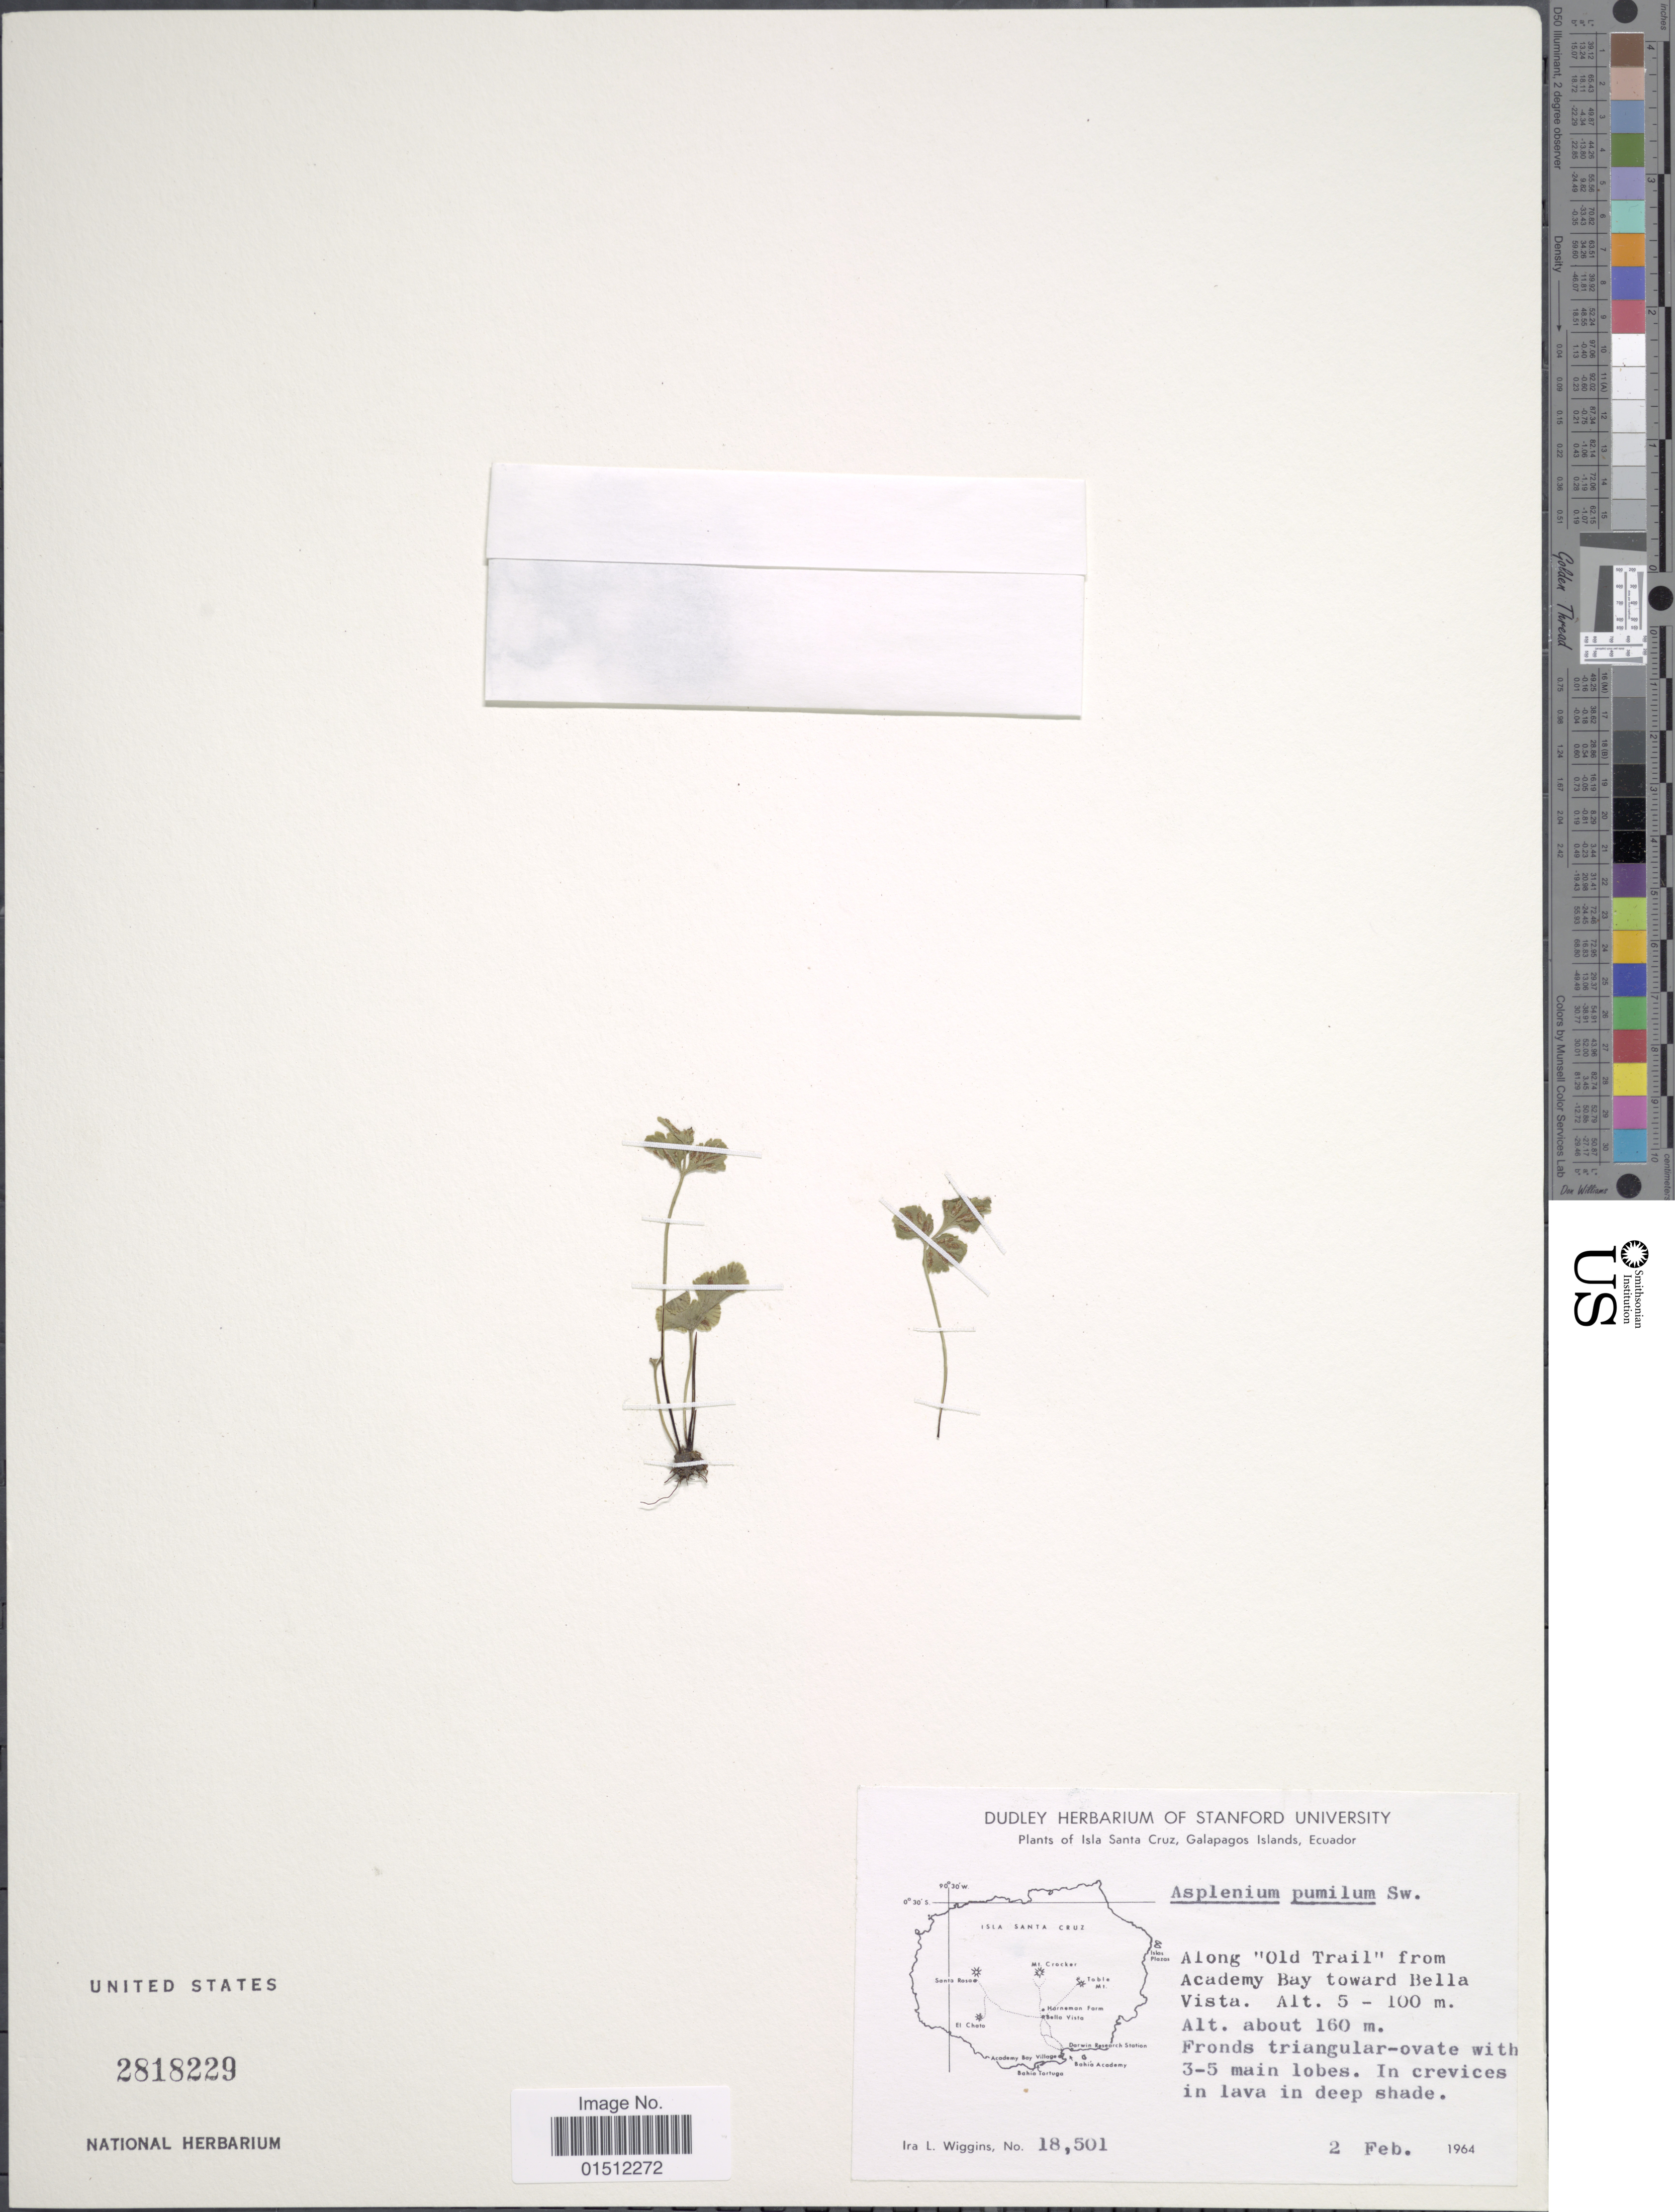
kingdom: Plantae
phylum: Tracheophyta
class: Polypodiopsida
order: Polypodiales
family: Aspleniaceae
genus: Asplenium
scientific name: Asplenium pumilum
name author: Sw.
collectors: I. L. Wiggins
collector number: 18501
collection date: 1964-02-02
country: Ecuador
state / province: Colón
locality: Isla Santa Cruz, Galapagos Islands, Ecuador. Along "Old trail" academy Bay Toward Bella Vista.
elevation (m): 5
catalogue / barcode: US 2818229